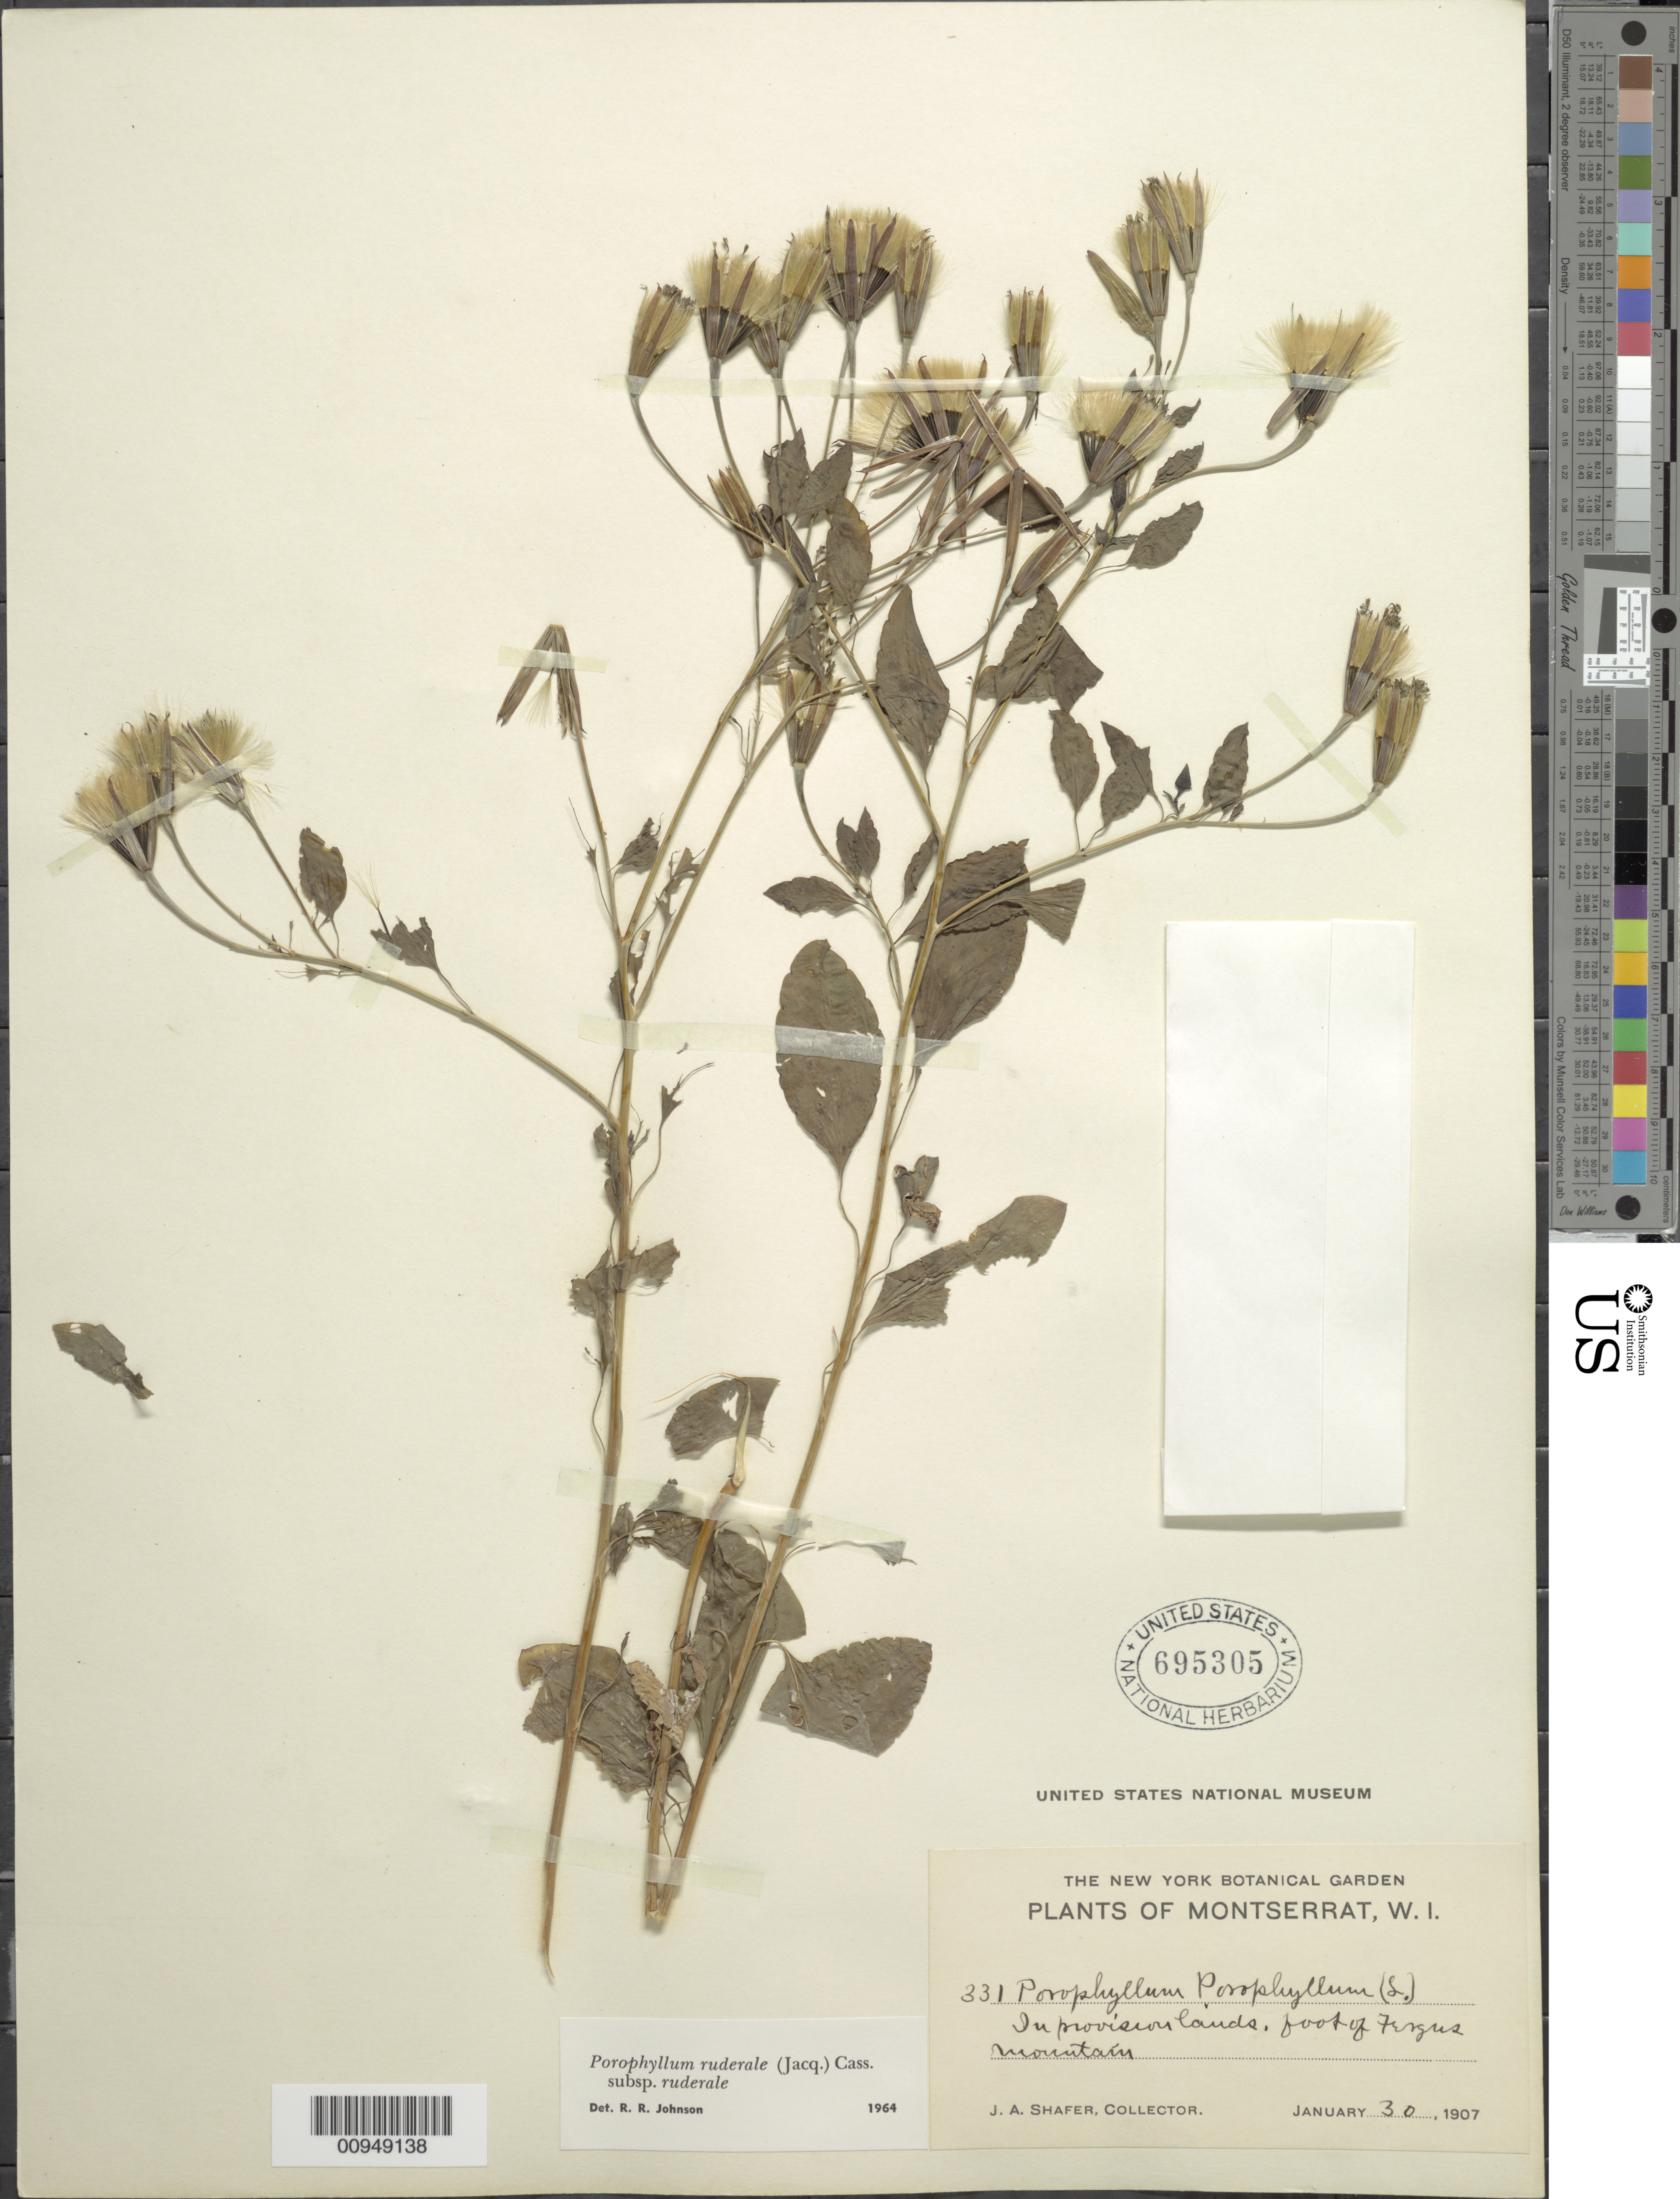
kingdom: Plantae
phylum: Tracheophyta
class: Magnoliopsida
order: Asterales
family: Asteraceae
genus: Porophyllum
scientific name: Porophyllum ruderale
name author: (Jacq.) Cass.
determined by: Johnson, R. R.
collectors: J. A. Shafer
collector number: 331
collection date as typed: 30 Jan 1907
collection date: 1907-01-30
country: Montserrat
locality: In provision lands, foot of Fergus Mountain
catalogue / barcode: US 695305